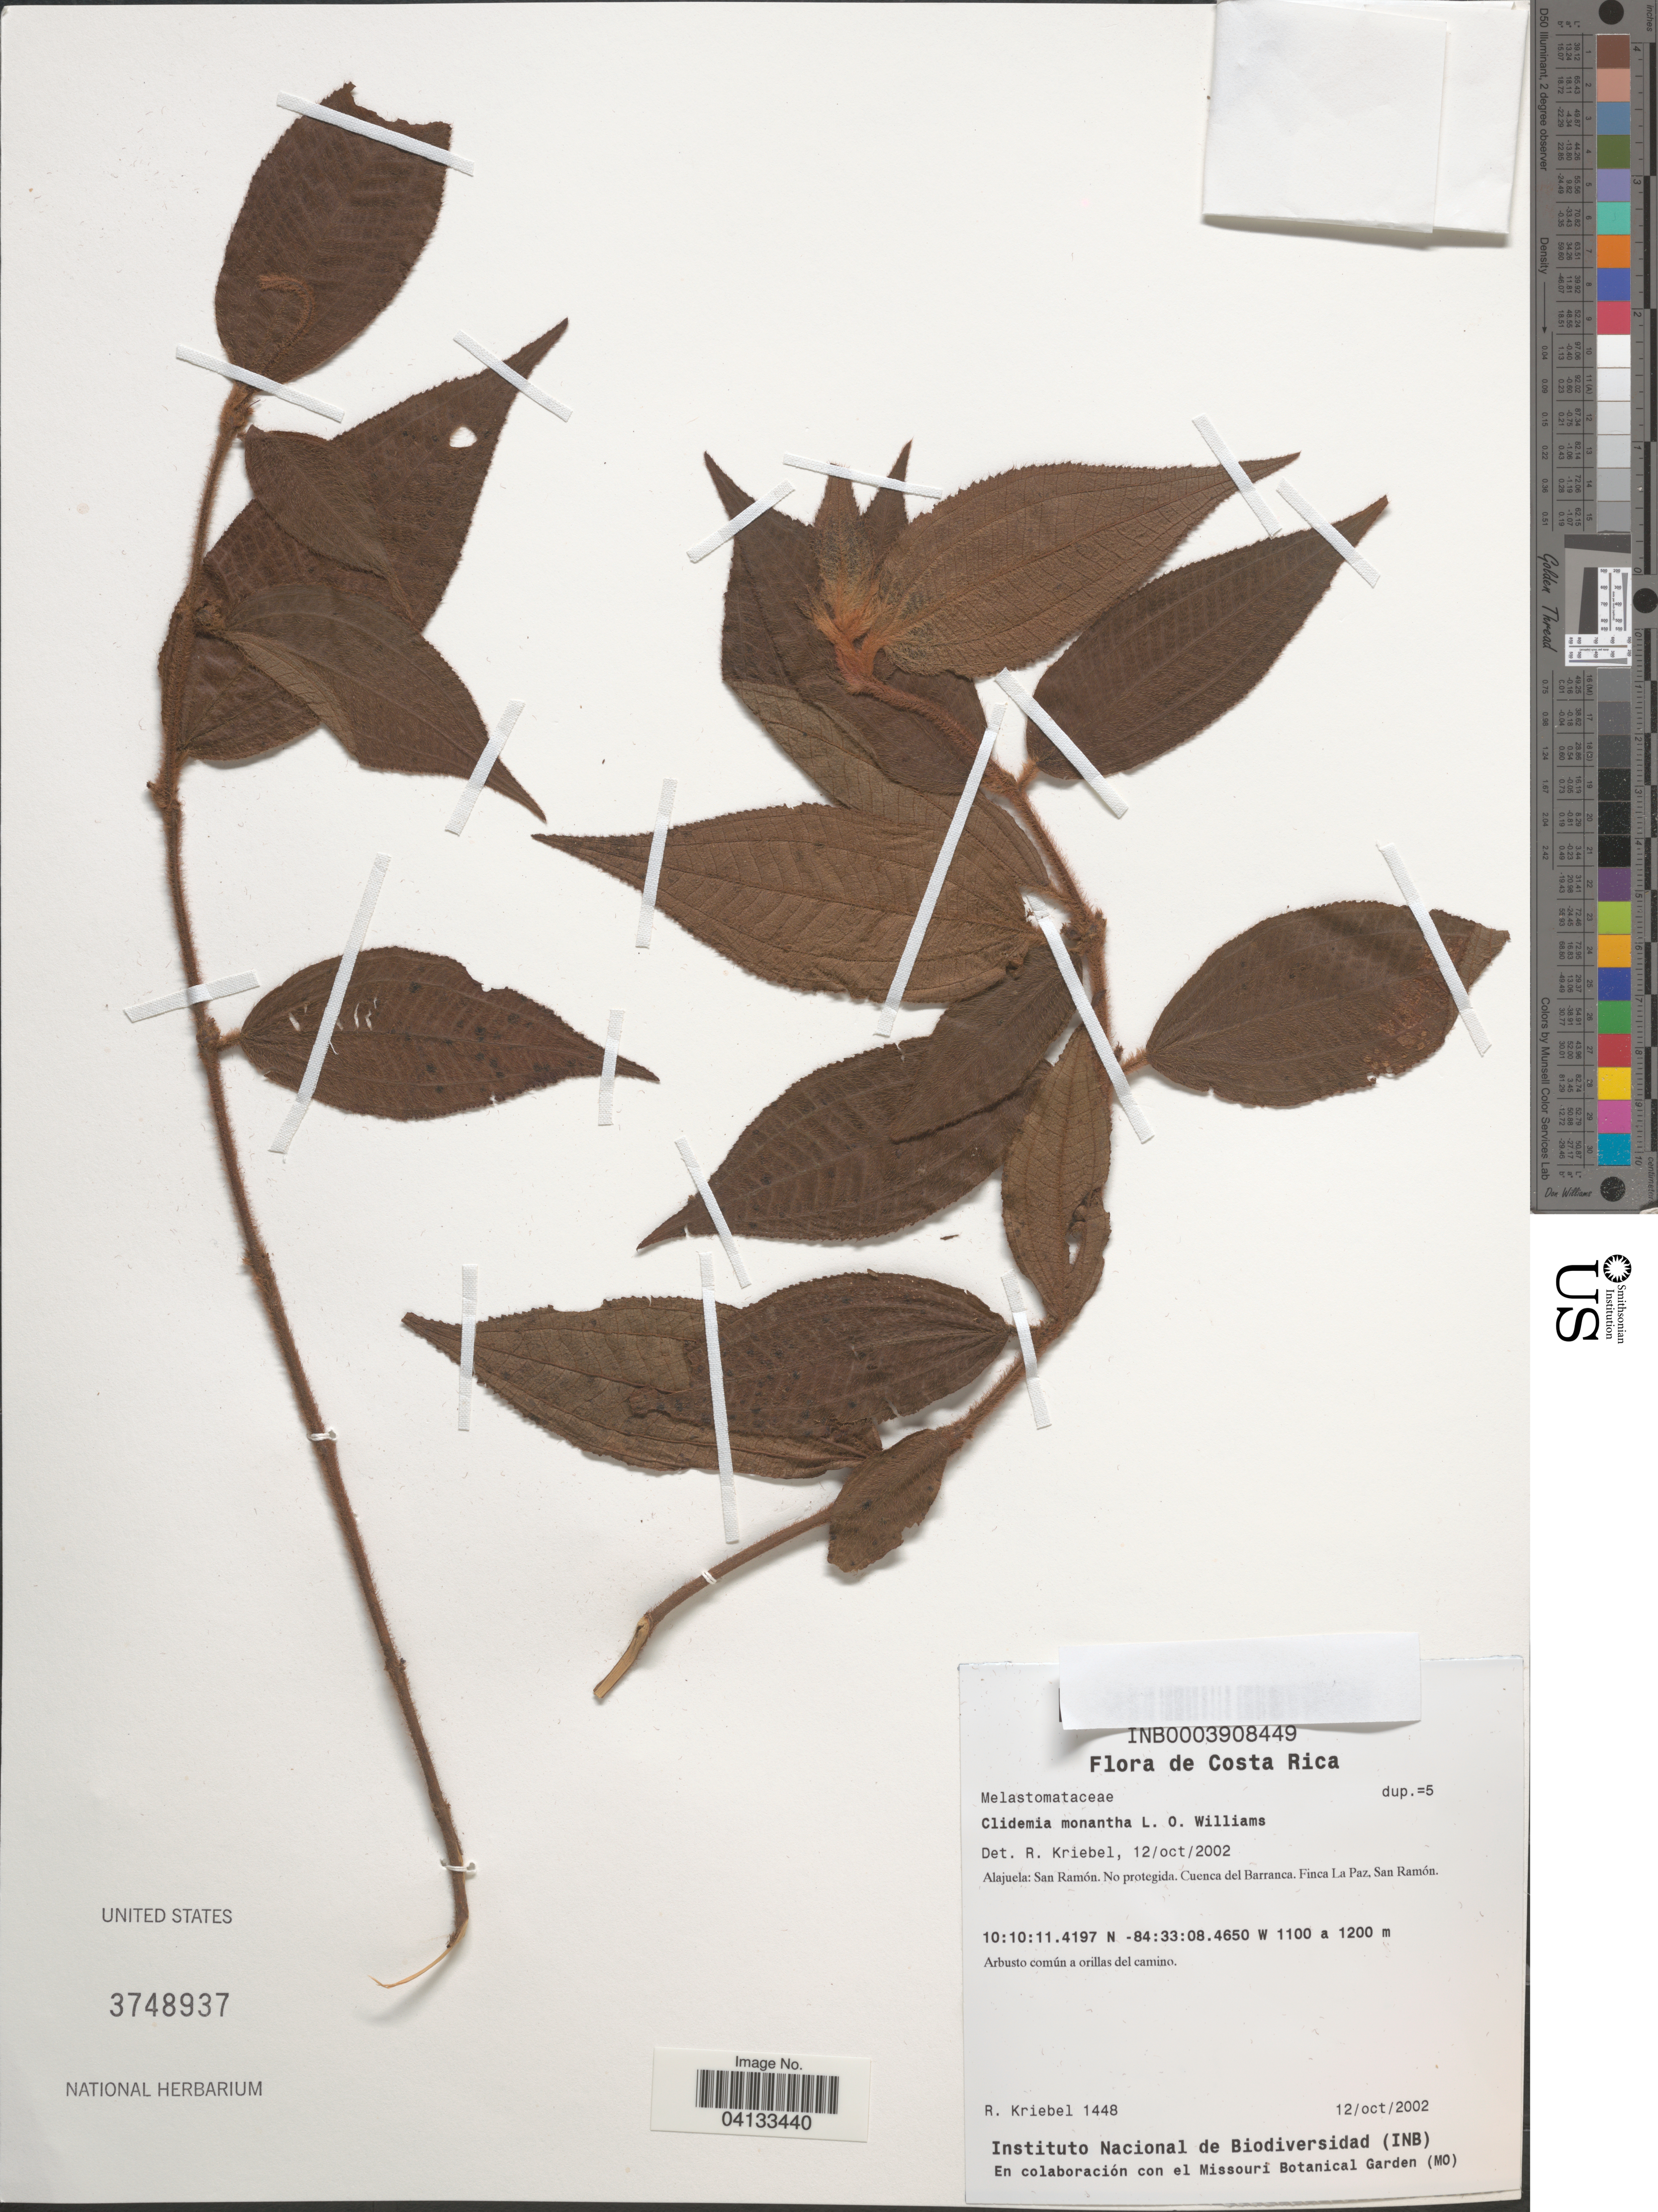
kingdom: Plantae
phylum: Tracheophyta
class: Magnoliopsida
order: Myrtales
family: Melastomataceae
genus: Clidemia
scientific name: Clidemia monantha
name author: L.O. Williams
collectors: R. Kriebel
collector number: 1448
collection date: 2002-10-12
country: Costa Rica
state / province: Alajuela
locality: San Ramón. No protegida. Cuenca del Barranca. Finca La Paz, San Ramón.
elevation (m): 1100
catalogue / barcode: US 3748937